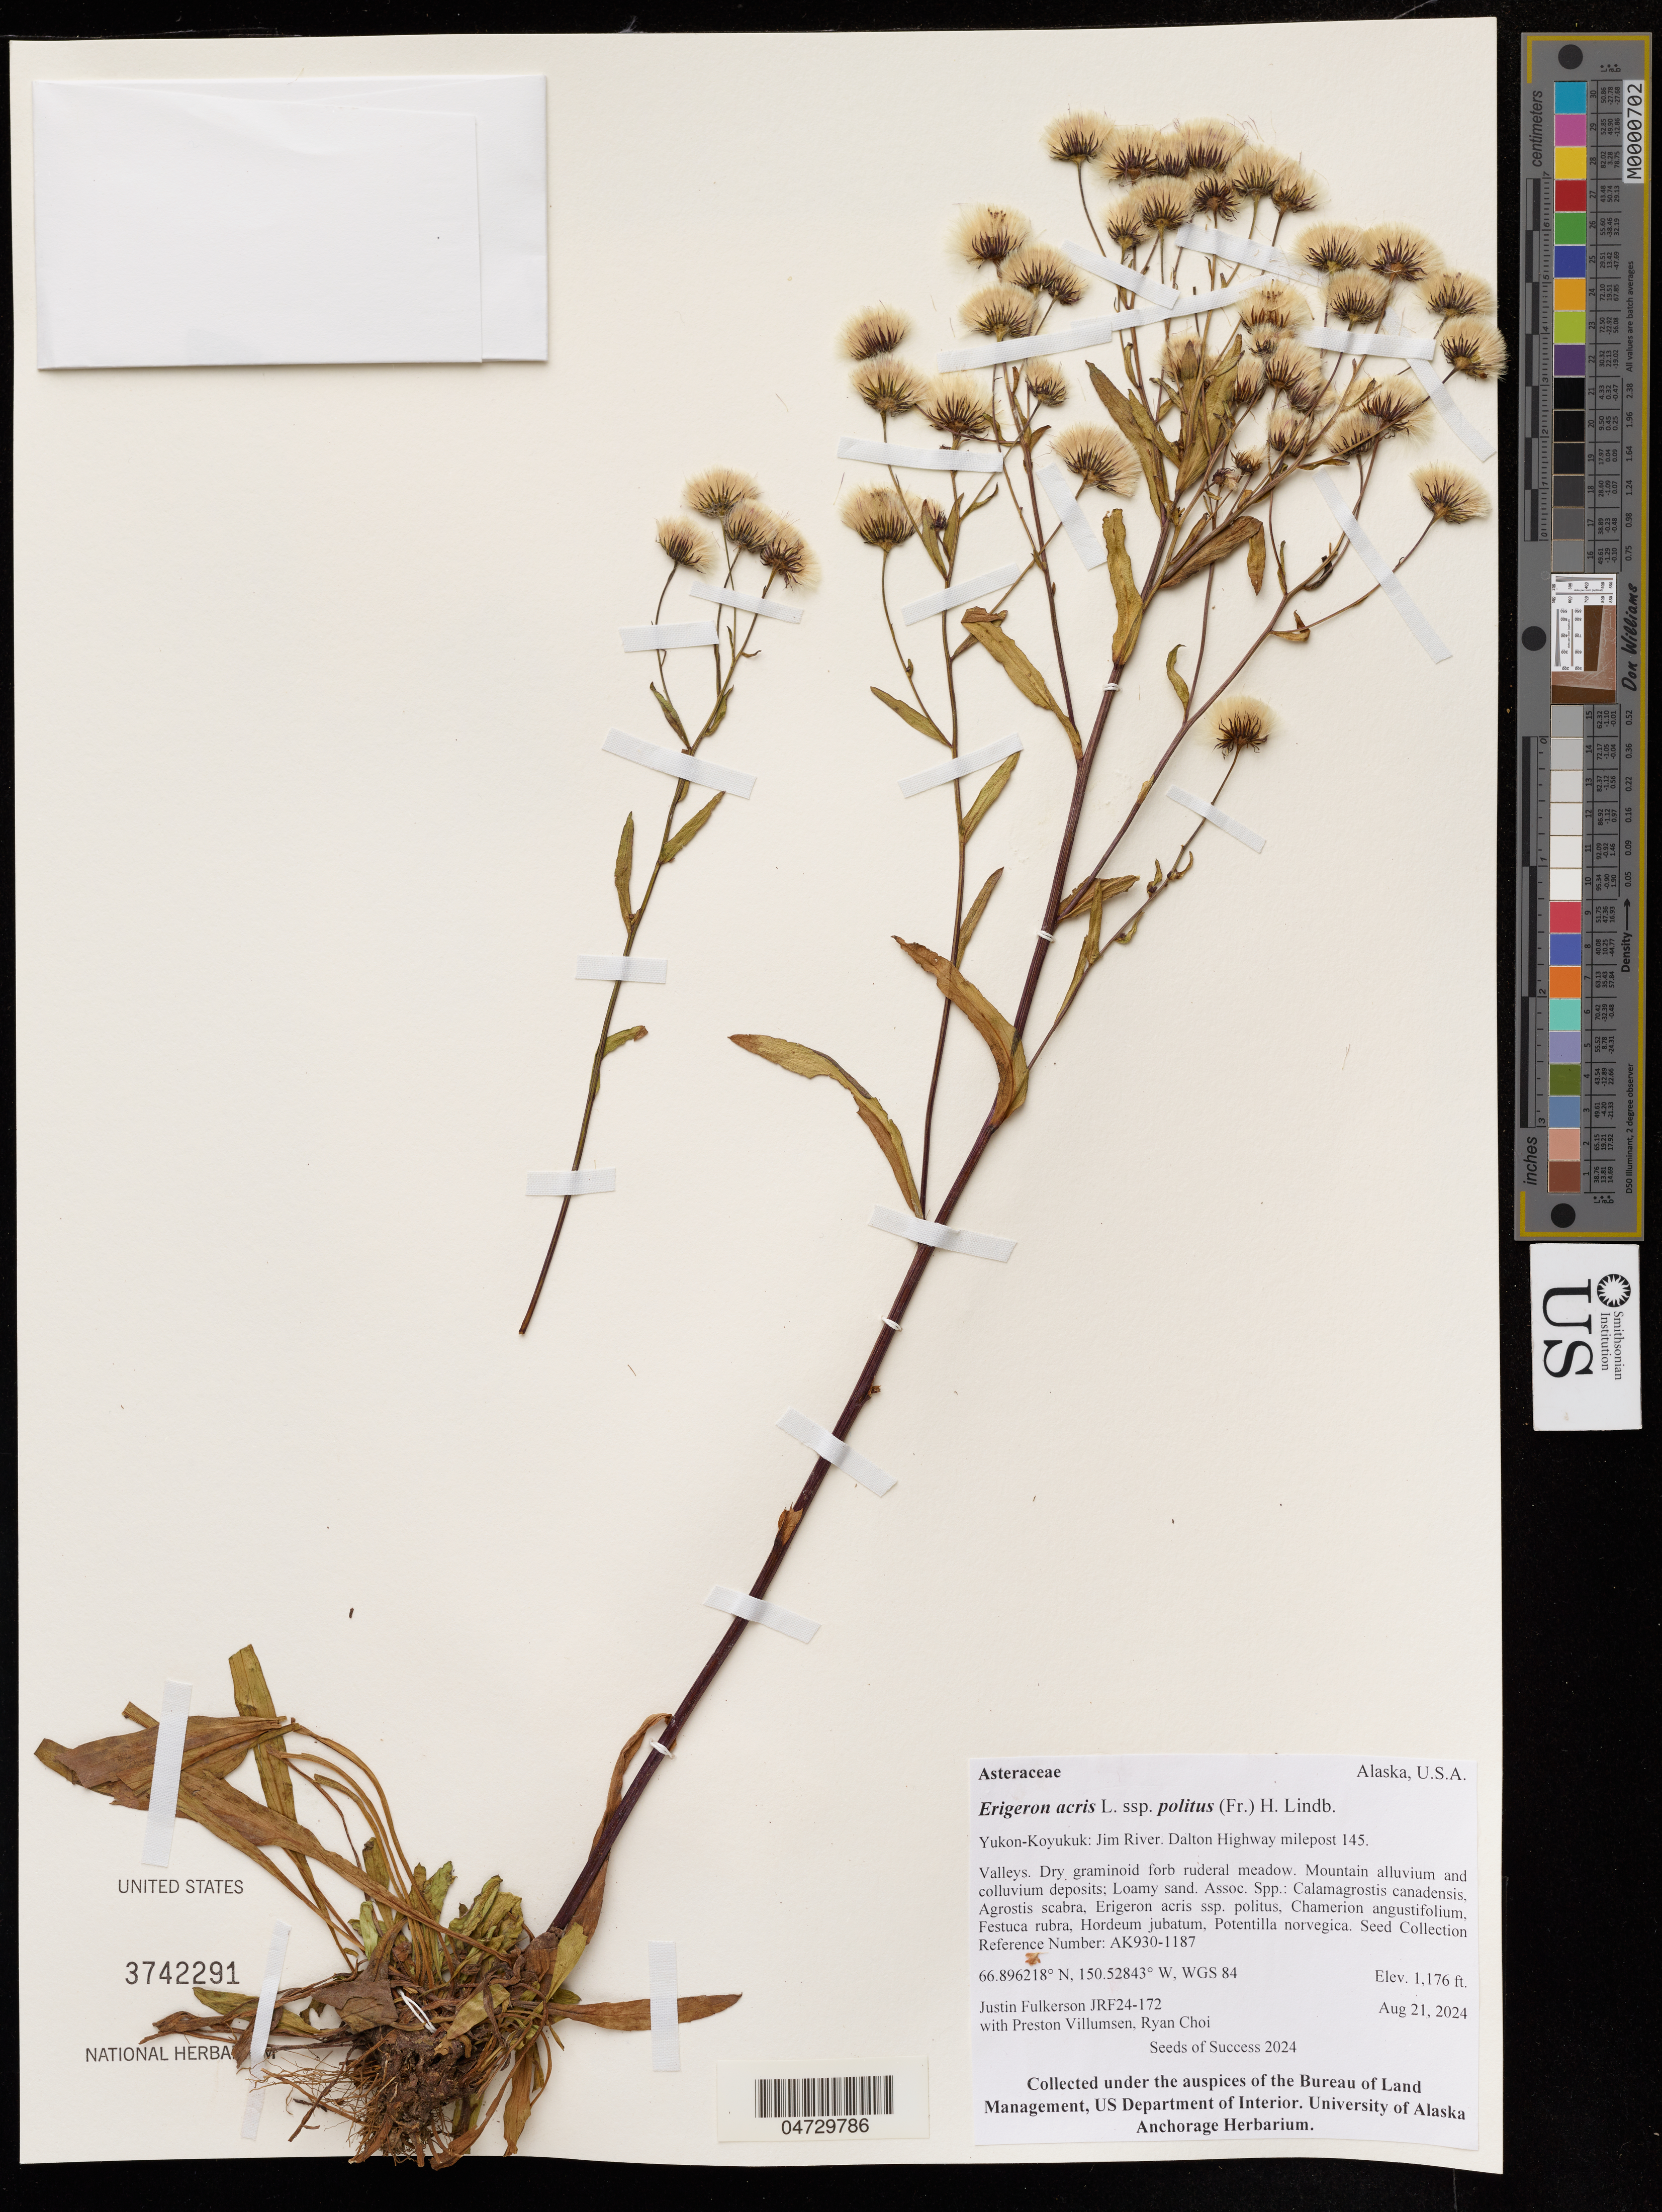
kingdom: Plantae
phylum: Tracheophyta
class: Magnoliopsida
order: Asterales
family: Asteraceae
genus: Erigeron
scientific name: Erigeron acris subsp. politus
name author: (Fr.) H. Lindb.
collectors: J. Fulkerson, P. Villumsen & R. Choi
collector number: JRF24-172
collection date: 2024-08-21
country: United States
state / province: Alaska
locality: Yukon-Koyukuk: Jim River. Dalton Highway milepost 145.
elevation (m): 358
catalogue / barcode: US 3742291